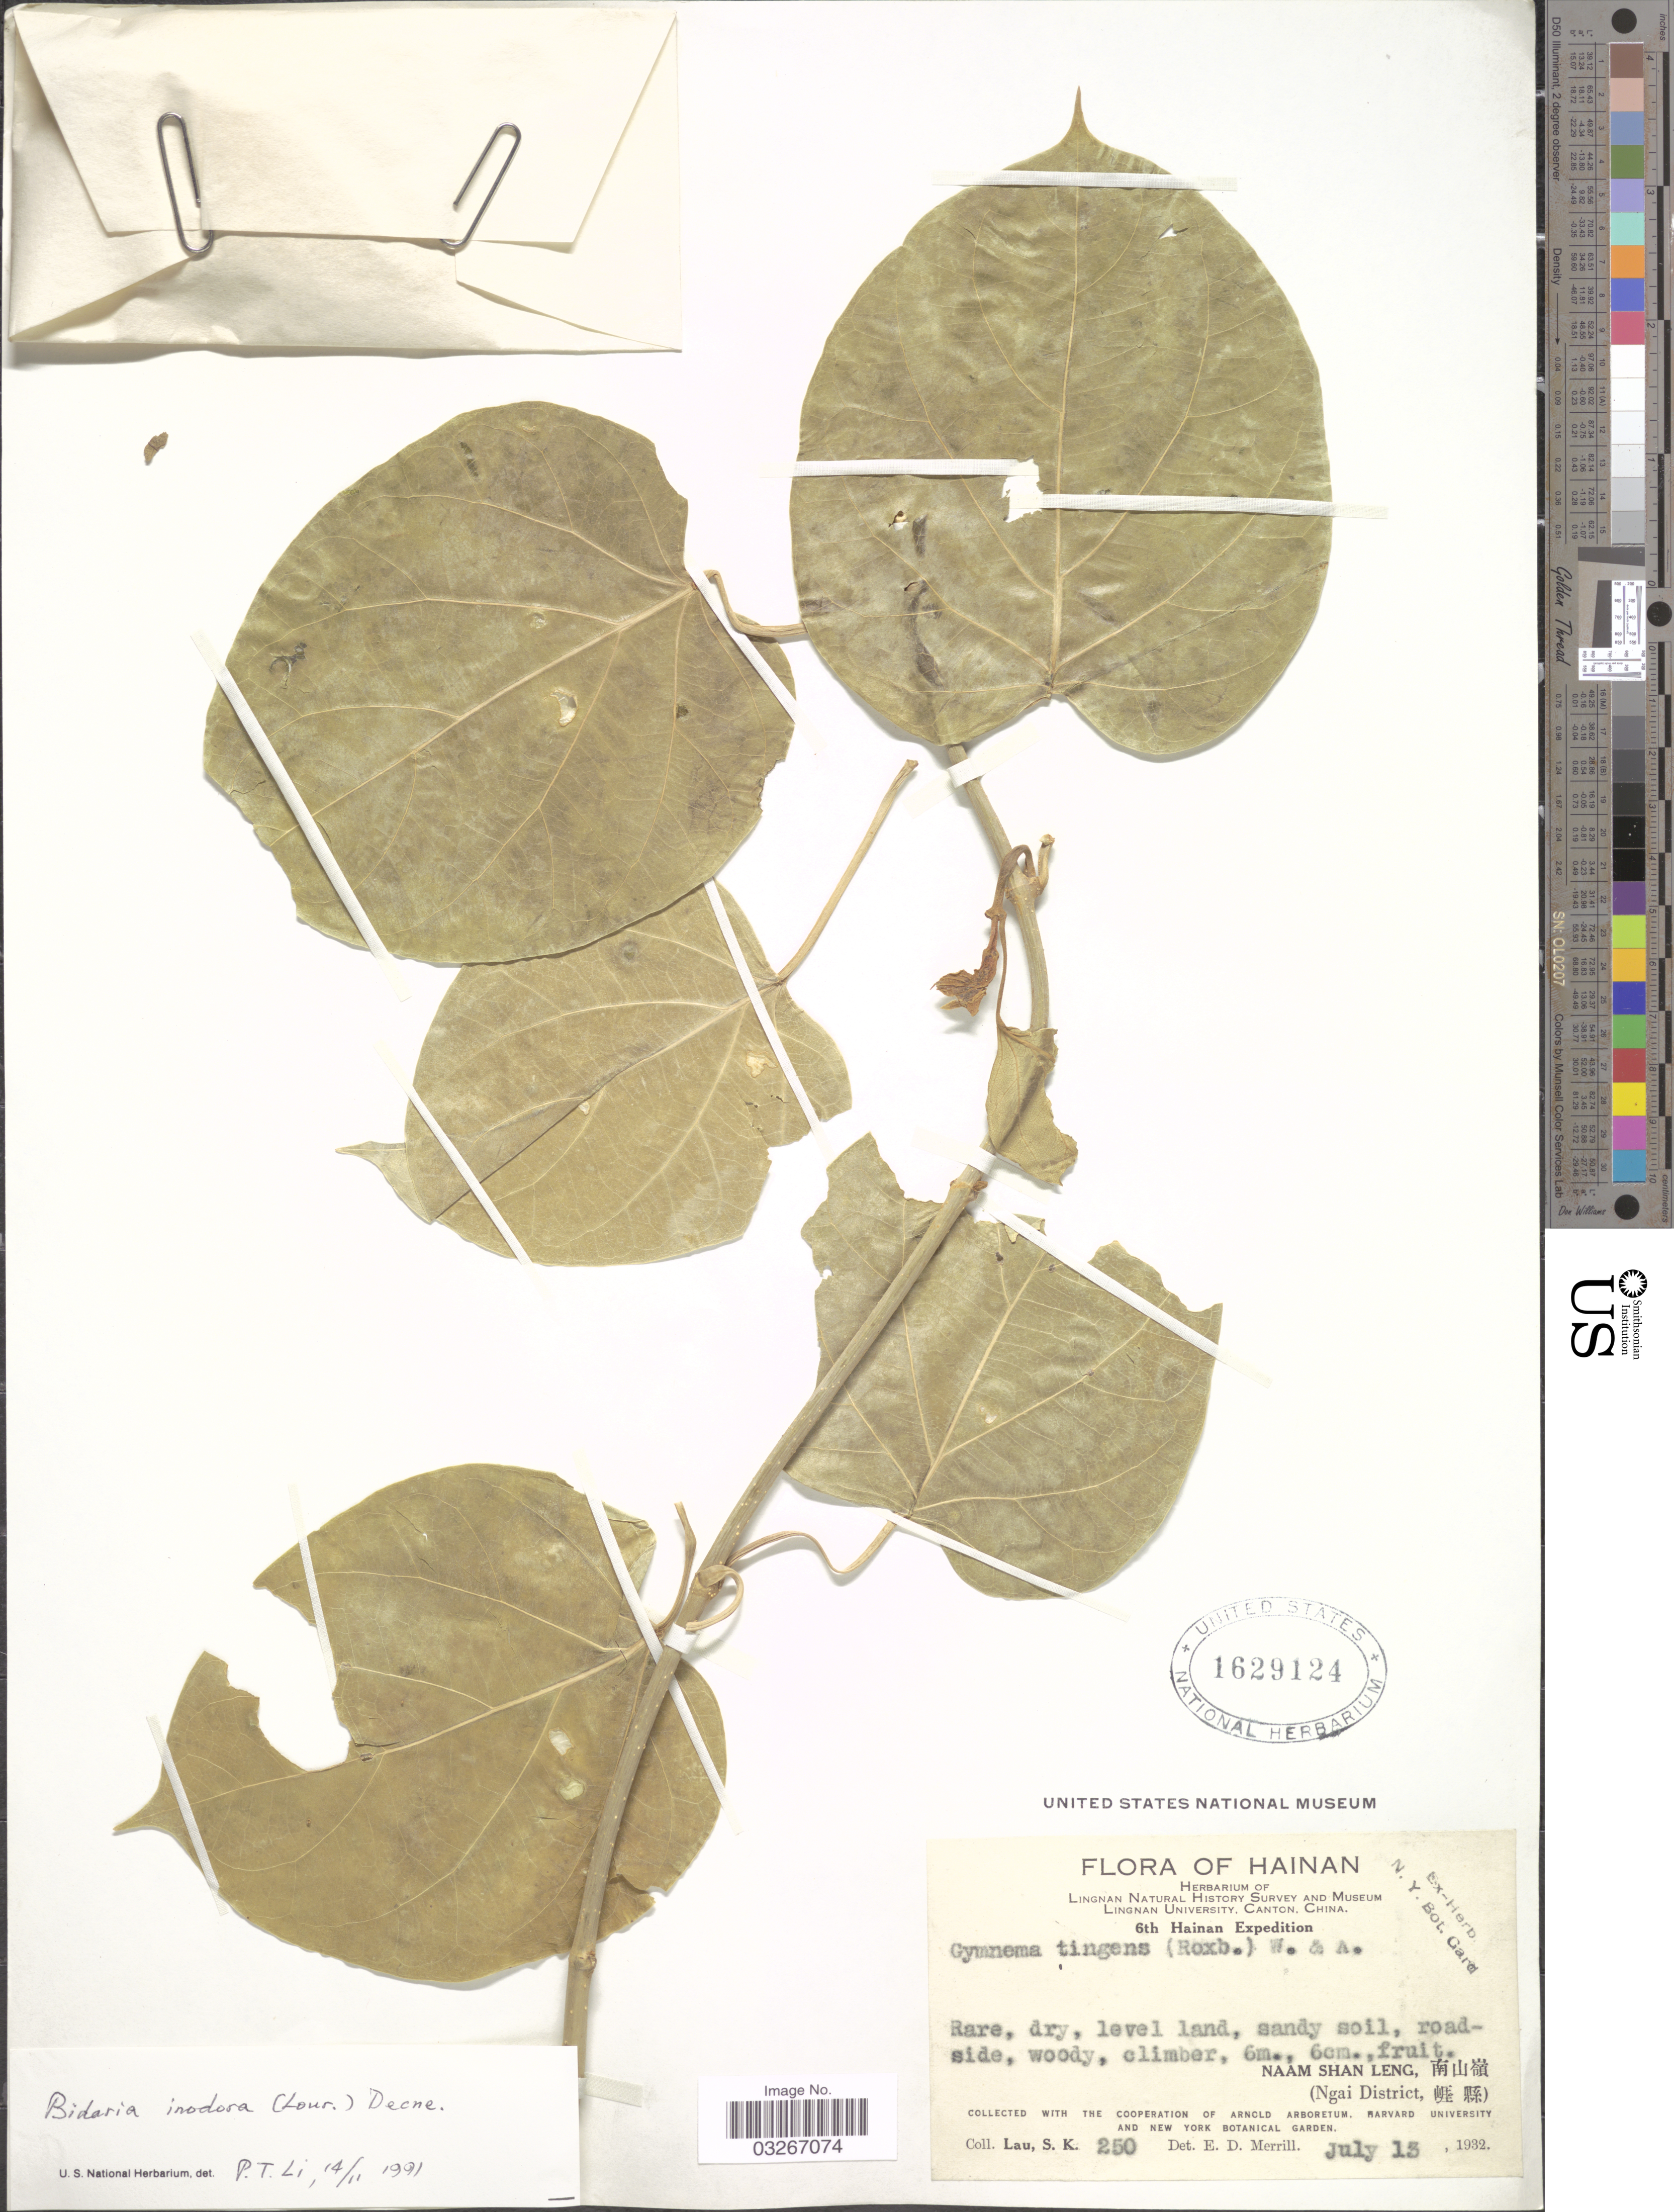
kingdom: Plantae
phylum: Tracheophyta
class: Magnoliopsida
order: Gentianales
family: Apocynaceae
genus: Gymnema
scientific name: Gymnema inodorum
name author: (Lour.) Decne.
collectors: S. K. Lau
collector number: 250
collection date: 1932-07-13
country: China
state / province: Hainan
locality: Naam Shan Leng. (Ngai District).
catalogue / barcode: US 1629124